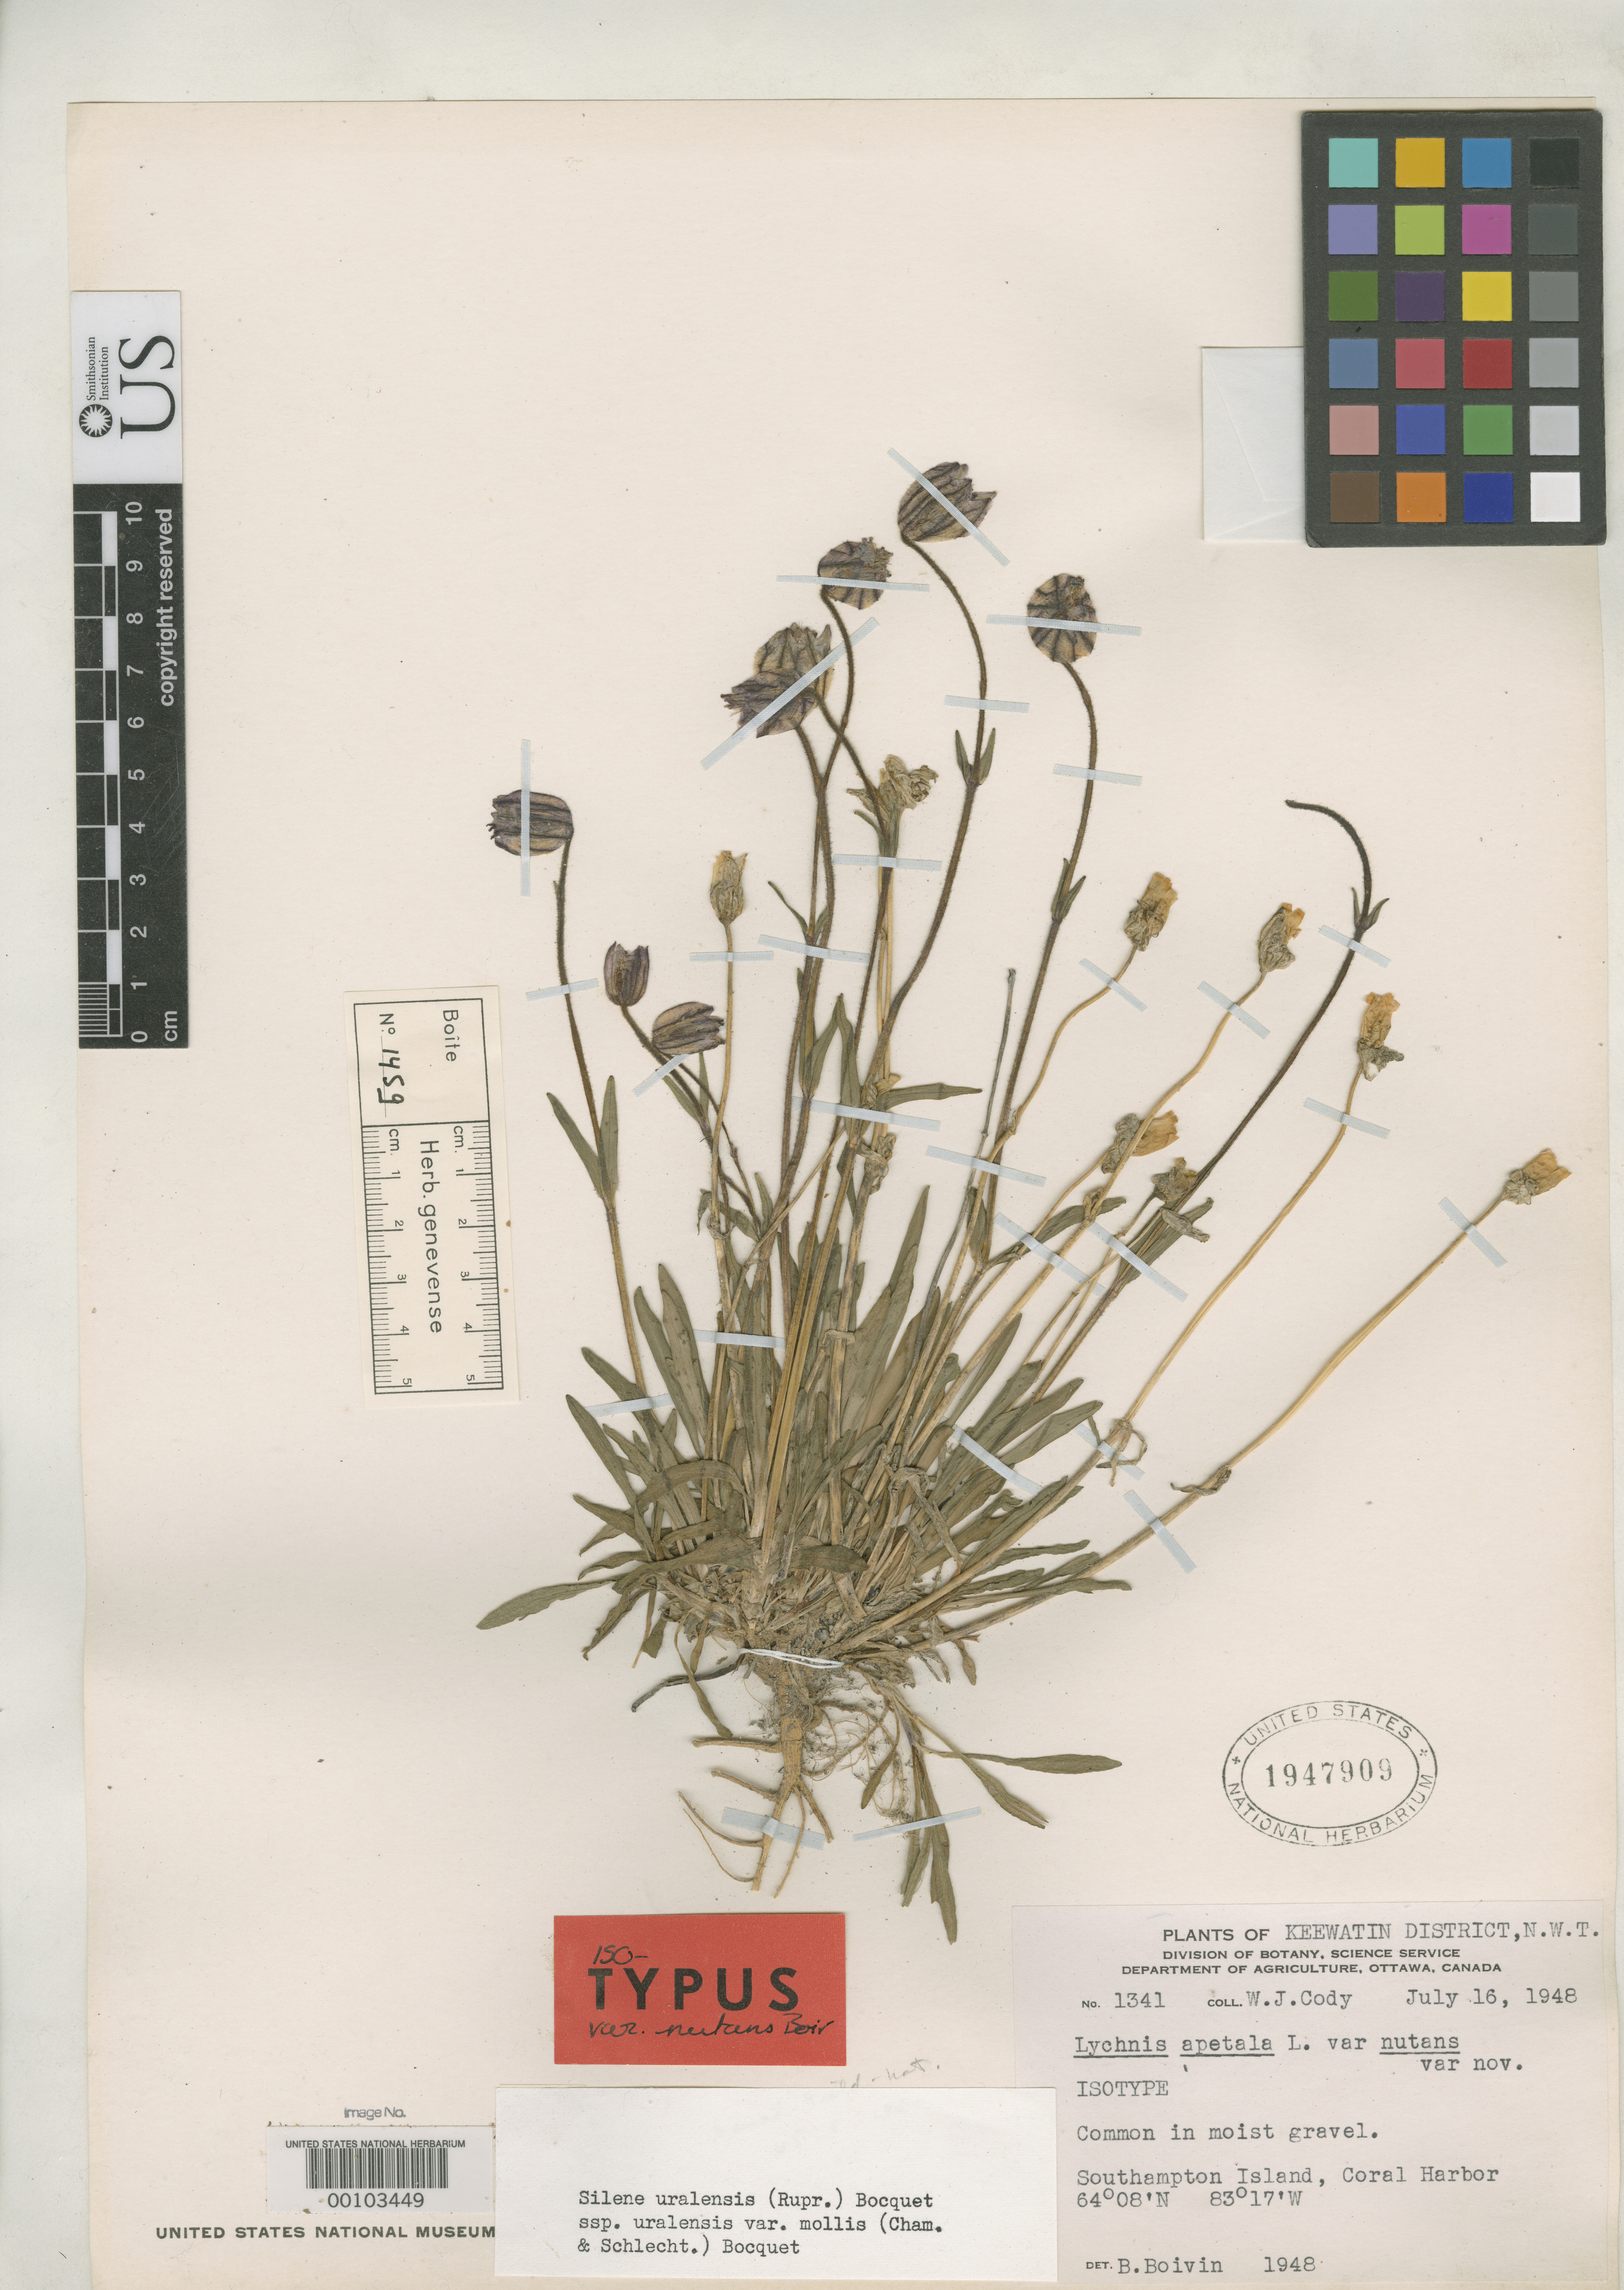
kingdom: Plantae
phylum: Tracheophyta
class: Magnoliopsida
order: Caryophyllales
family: Caryophyllaceae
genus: Lychnis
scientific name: Lychnis apetala var. nutans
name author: B. Boivin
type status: Type Collection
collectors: W. Cody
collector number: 1341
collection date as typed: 16 Jul 1948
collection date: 1948-07-16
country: Canada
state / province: Northwest Territories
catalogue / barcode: US 1947909